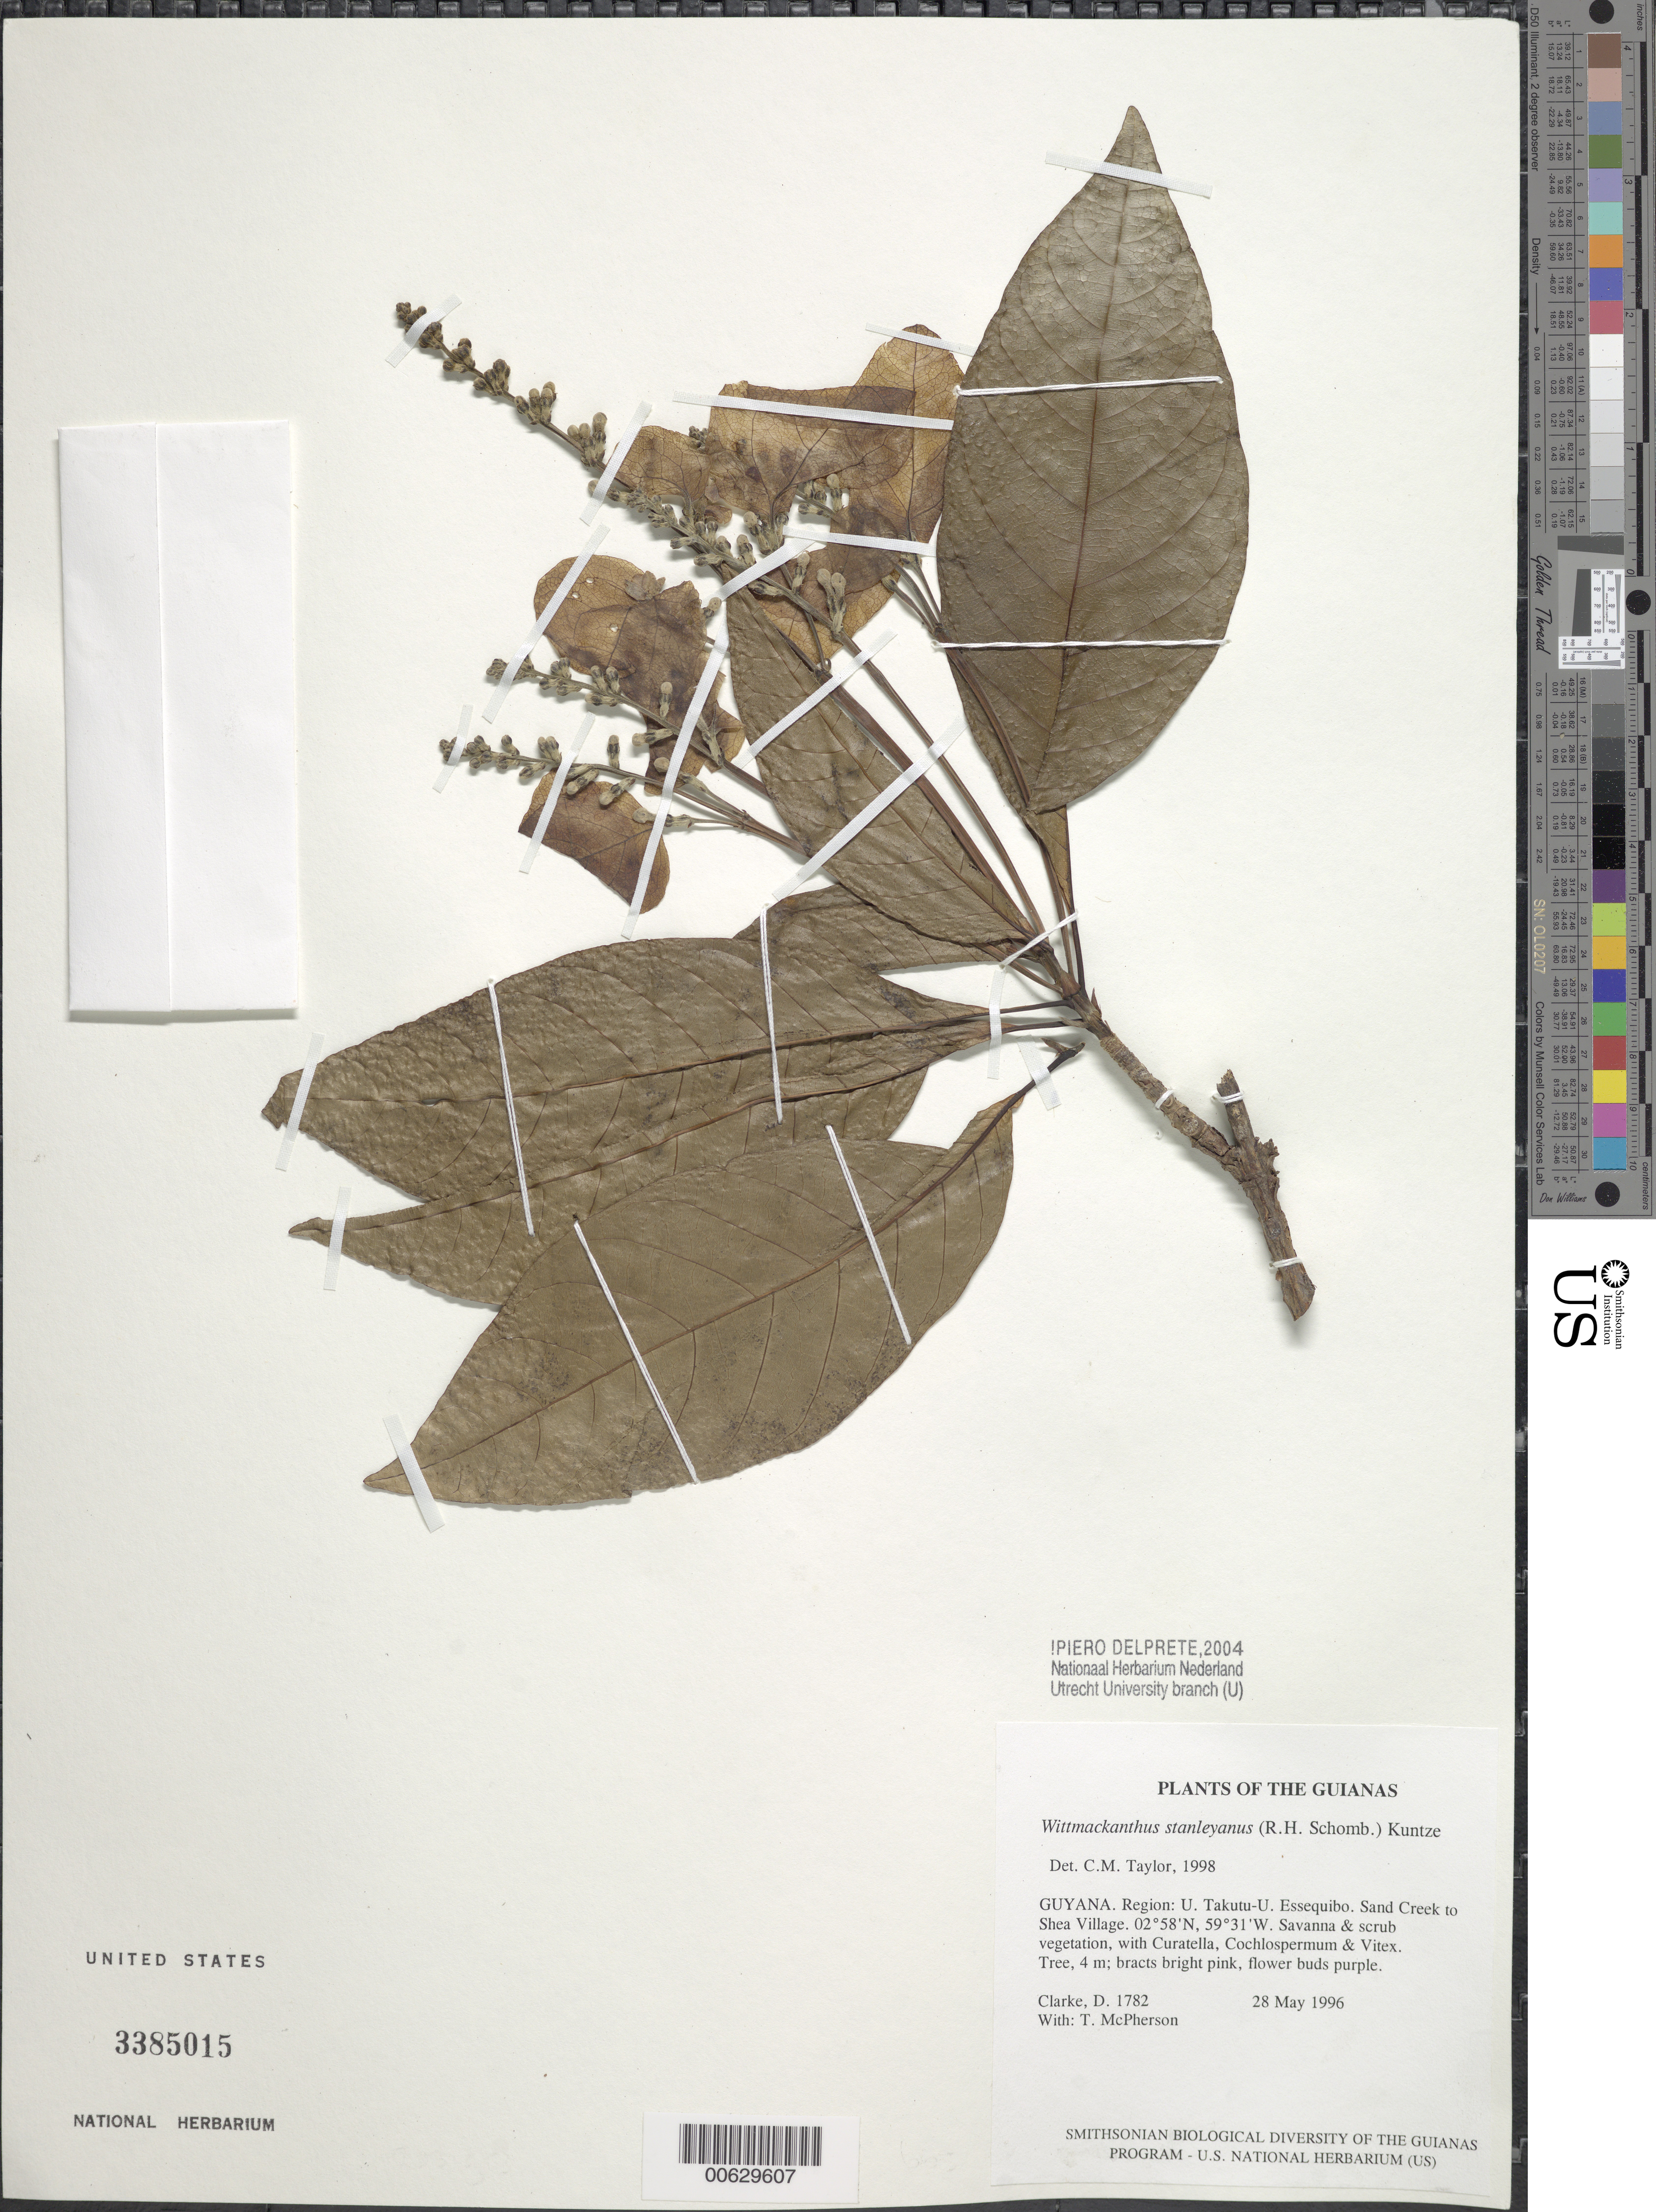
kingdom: Plantae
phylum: Tracheophyta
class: Magnoliopsida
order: Gentianales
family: Rubiaceae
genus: Wittmackanthus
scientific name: Wittmackanthus stanleyanus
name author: (R.H. Schomb.) Kuntze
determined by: Taylor, Charlotte M.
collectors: H. D. Clarke & T. McPherson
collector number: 1782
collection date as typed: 28 May 1996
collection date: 1996-05-28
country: Guyana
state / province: U. Takutu-U. Essequibo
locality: Sand Creek to Shea Village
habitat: Savanna & scrub vegetation, with Curatella, Cochlospermum & Vitex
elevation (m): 100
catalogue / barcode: US 3385015